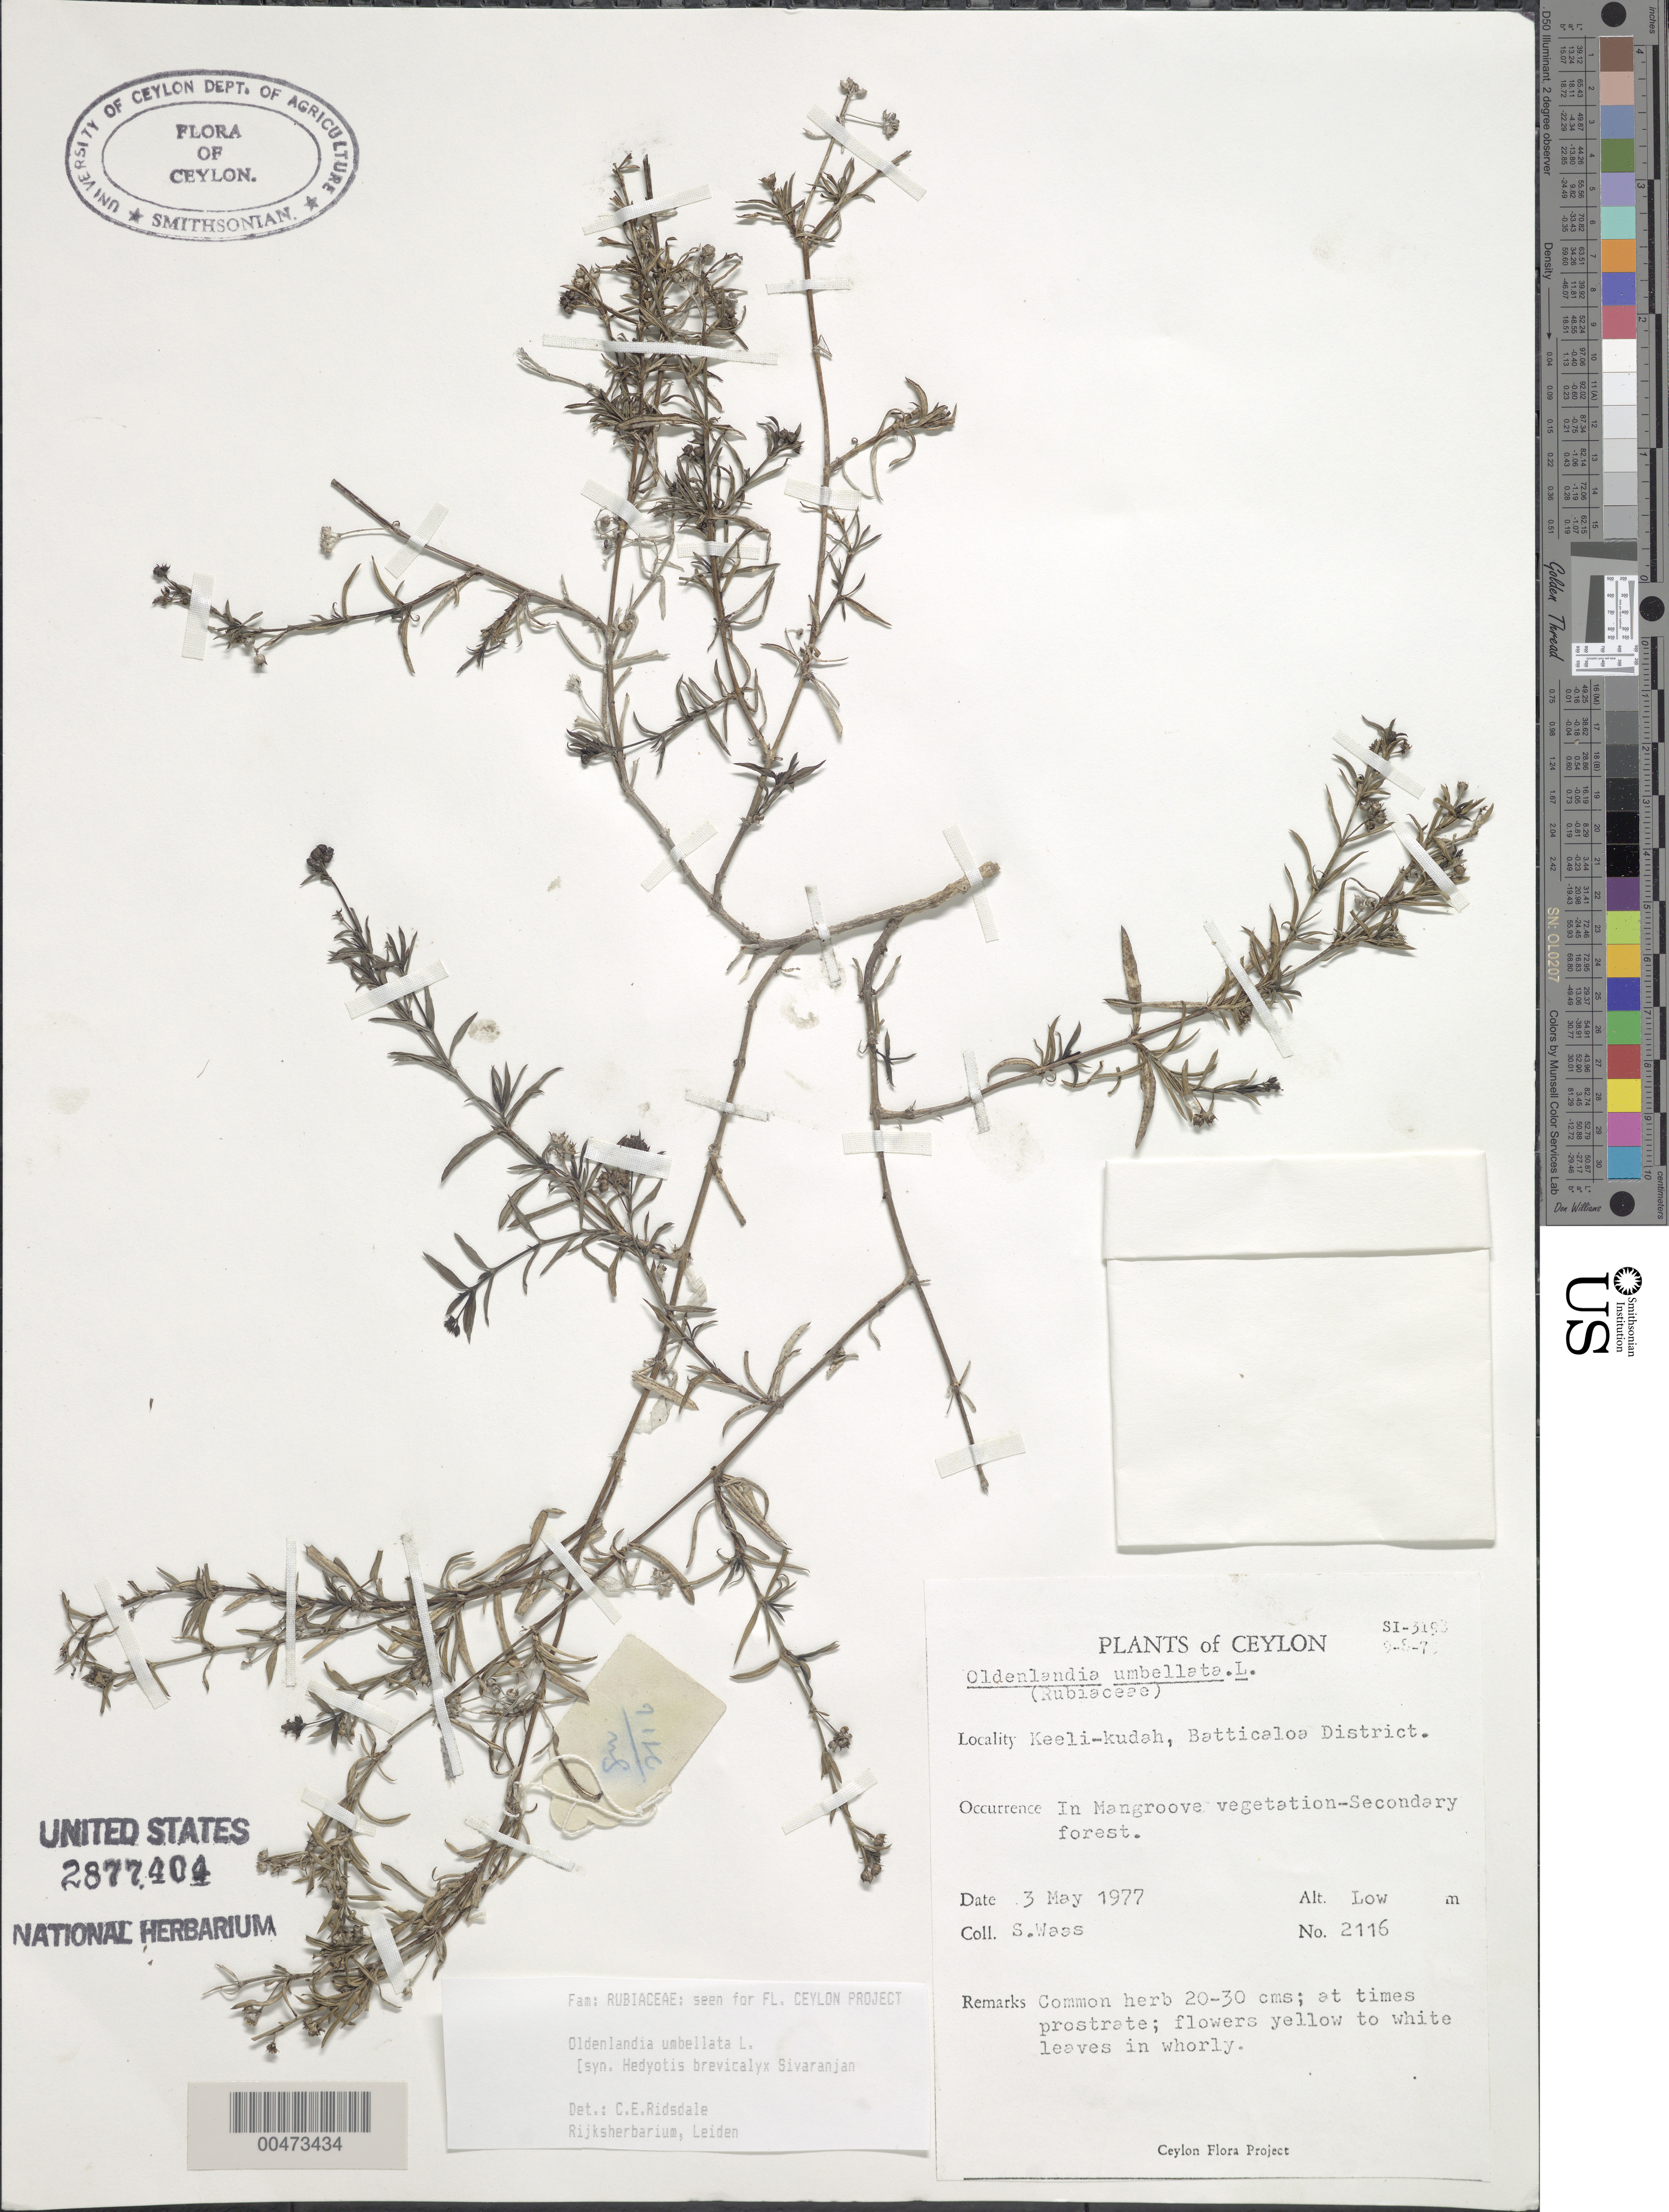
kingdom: Plantae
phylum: Tracheophyta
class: Magnoliopsida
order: Gentianales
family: Rubiaceae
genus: Oldenlandia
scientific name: Oldenlandia umbellata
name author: L.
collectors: S. Waas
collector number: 2116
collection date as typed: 03 May 1977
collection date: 1977-05-03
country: Sri Lanka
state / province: Eastern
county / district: Batticaloa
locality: Keeli-Kudah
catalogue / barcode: US 2877404